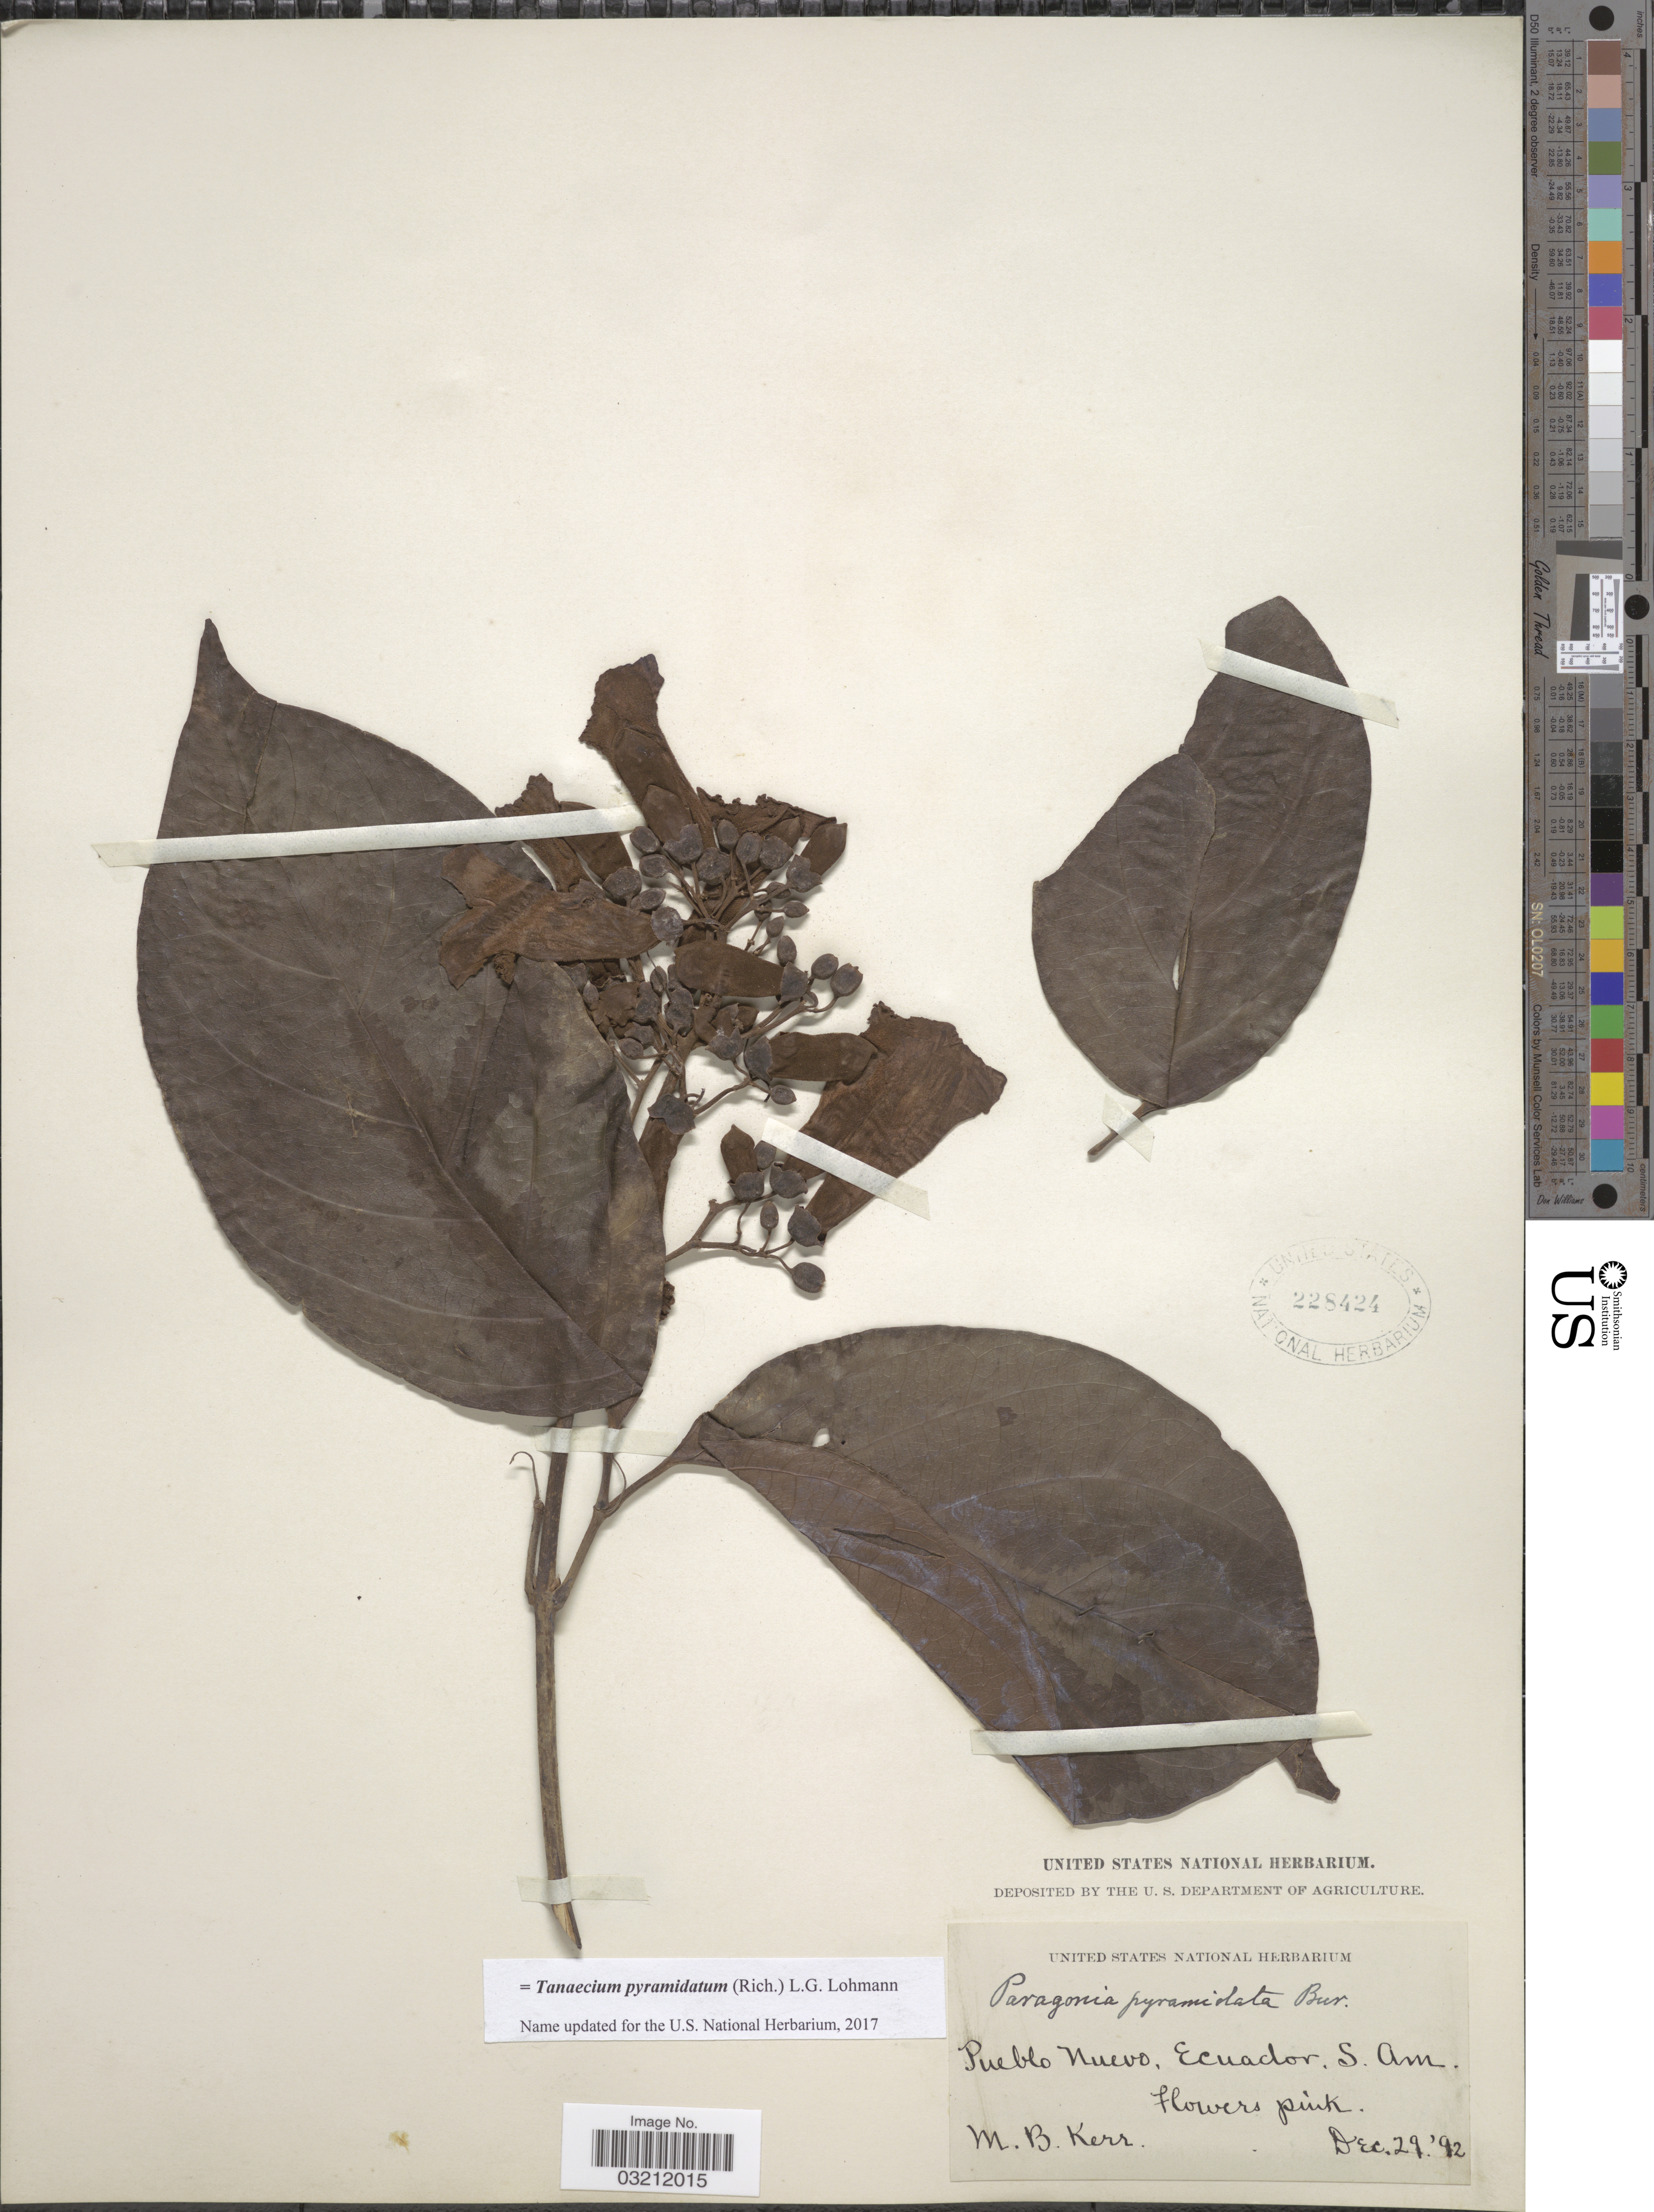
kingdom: Plantae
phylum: Tracheophyta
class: Magnoliopsida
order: Lamiales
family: Bignoniaceae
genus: Tanaecium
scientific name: Tanaecium pyramidatum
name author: (Rich.) L.G. Lohmann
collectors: M. Kerr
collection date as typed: Transcribed d/m/y: 29/12/92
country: Ecuador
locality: Pueblo Nuevo.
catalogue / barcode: US 228424